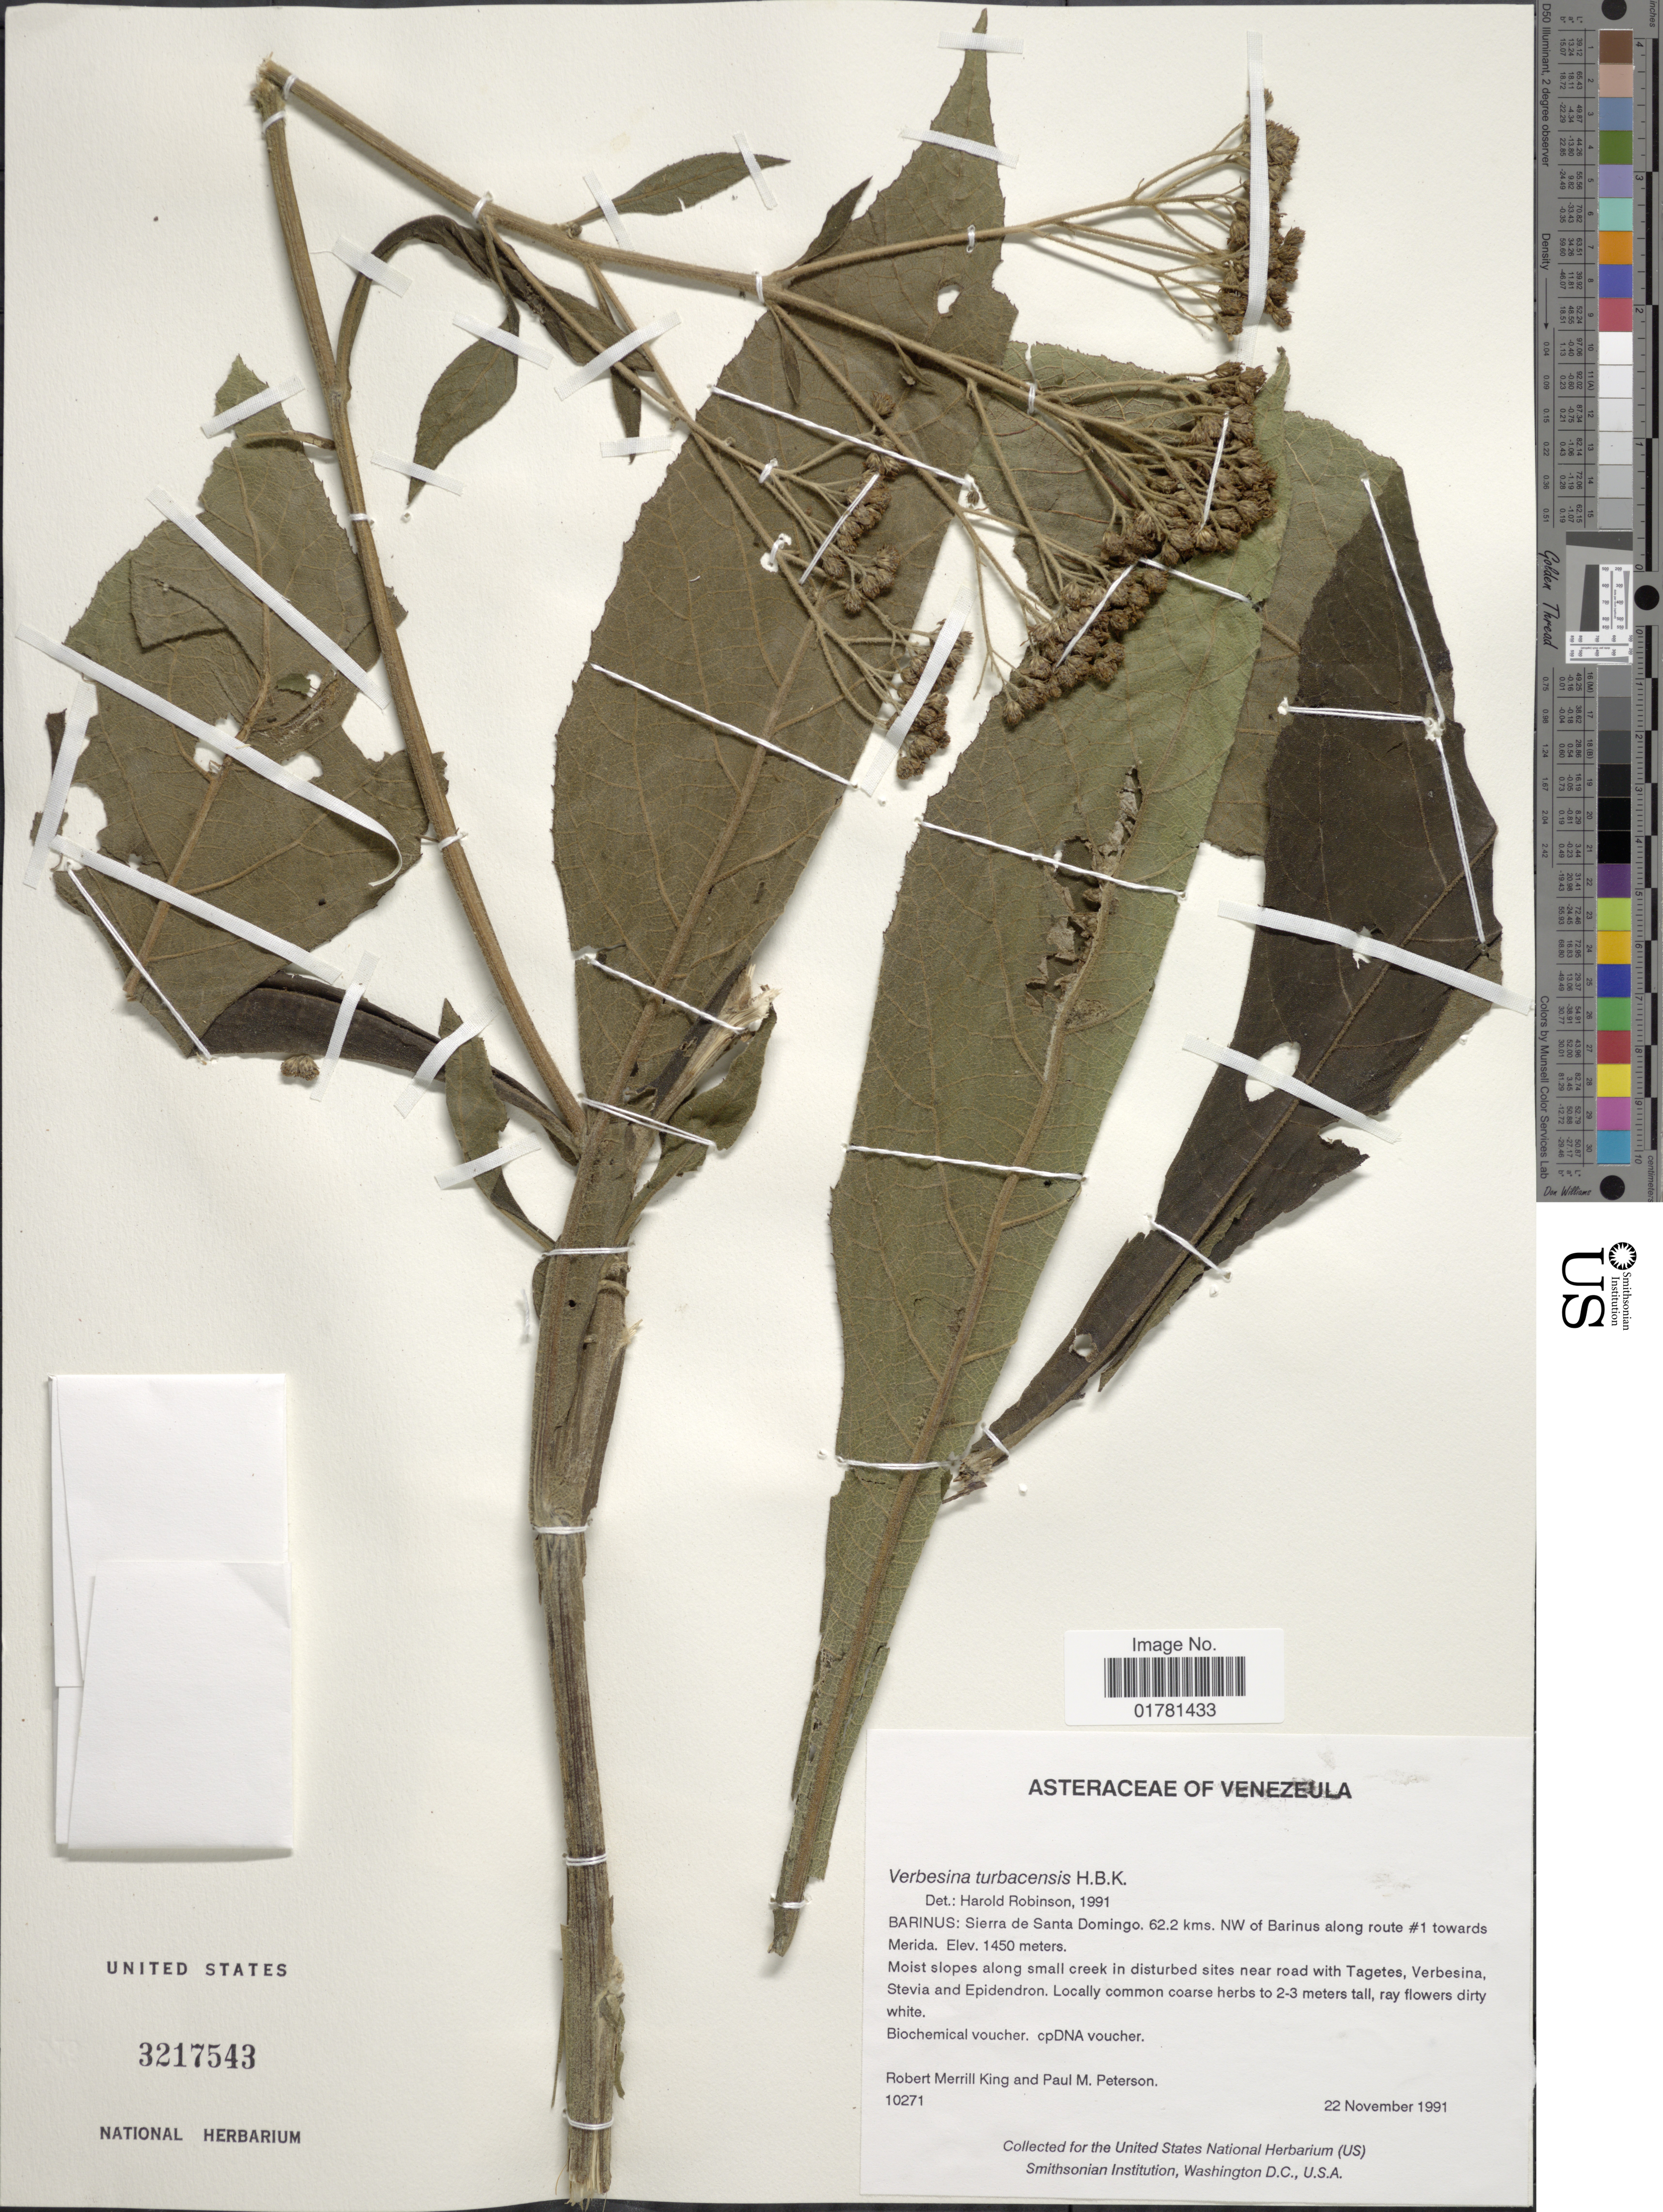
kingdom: Plantae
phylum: Tracheophyta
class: Magnoliopsida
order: Asterales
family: Asteraceae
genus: Verbesina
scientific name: Verbesina turbacensis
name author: Kunth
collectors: R. M. King & P. M. Peterson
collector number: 10271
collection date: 1991-11-22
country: Venezuela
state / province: Mérida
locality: Barinus: Sierra de Santa Domingo, 62.2 kms NW of Barinus along route # 1 towards Merida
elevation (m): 1450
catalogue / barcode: US 3217543